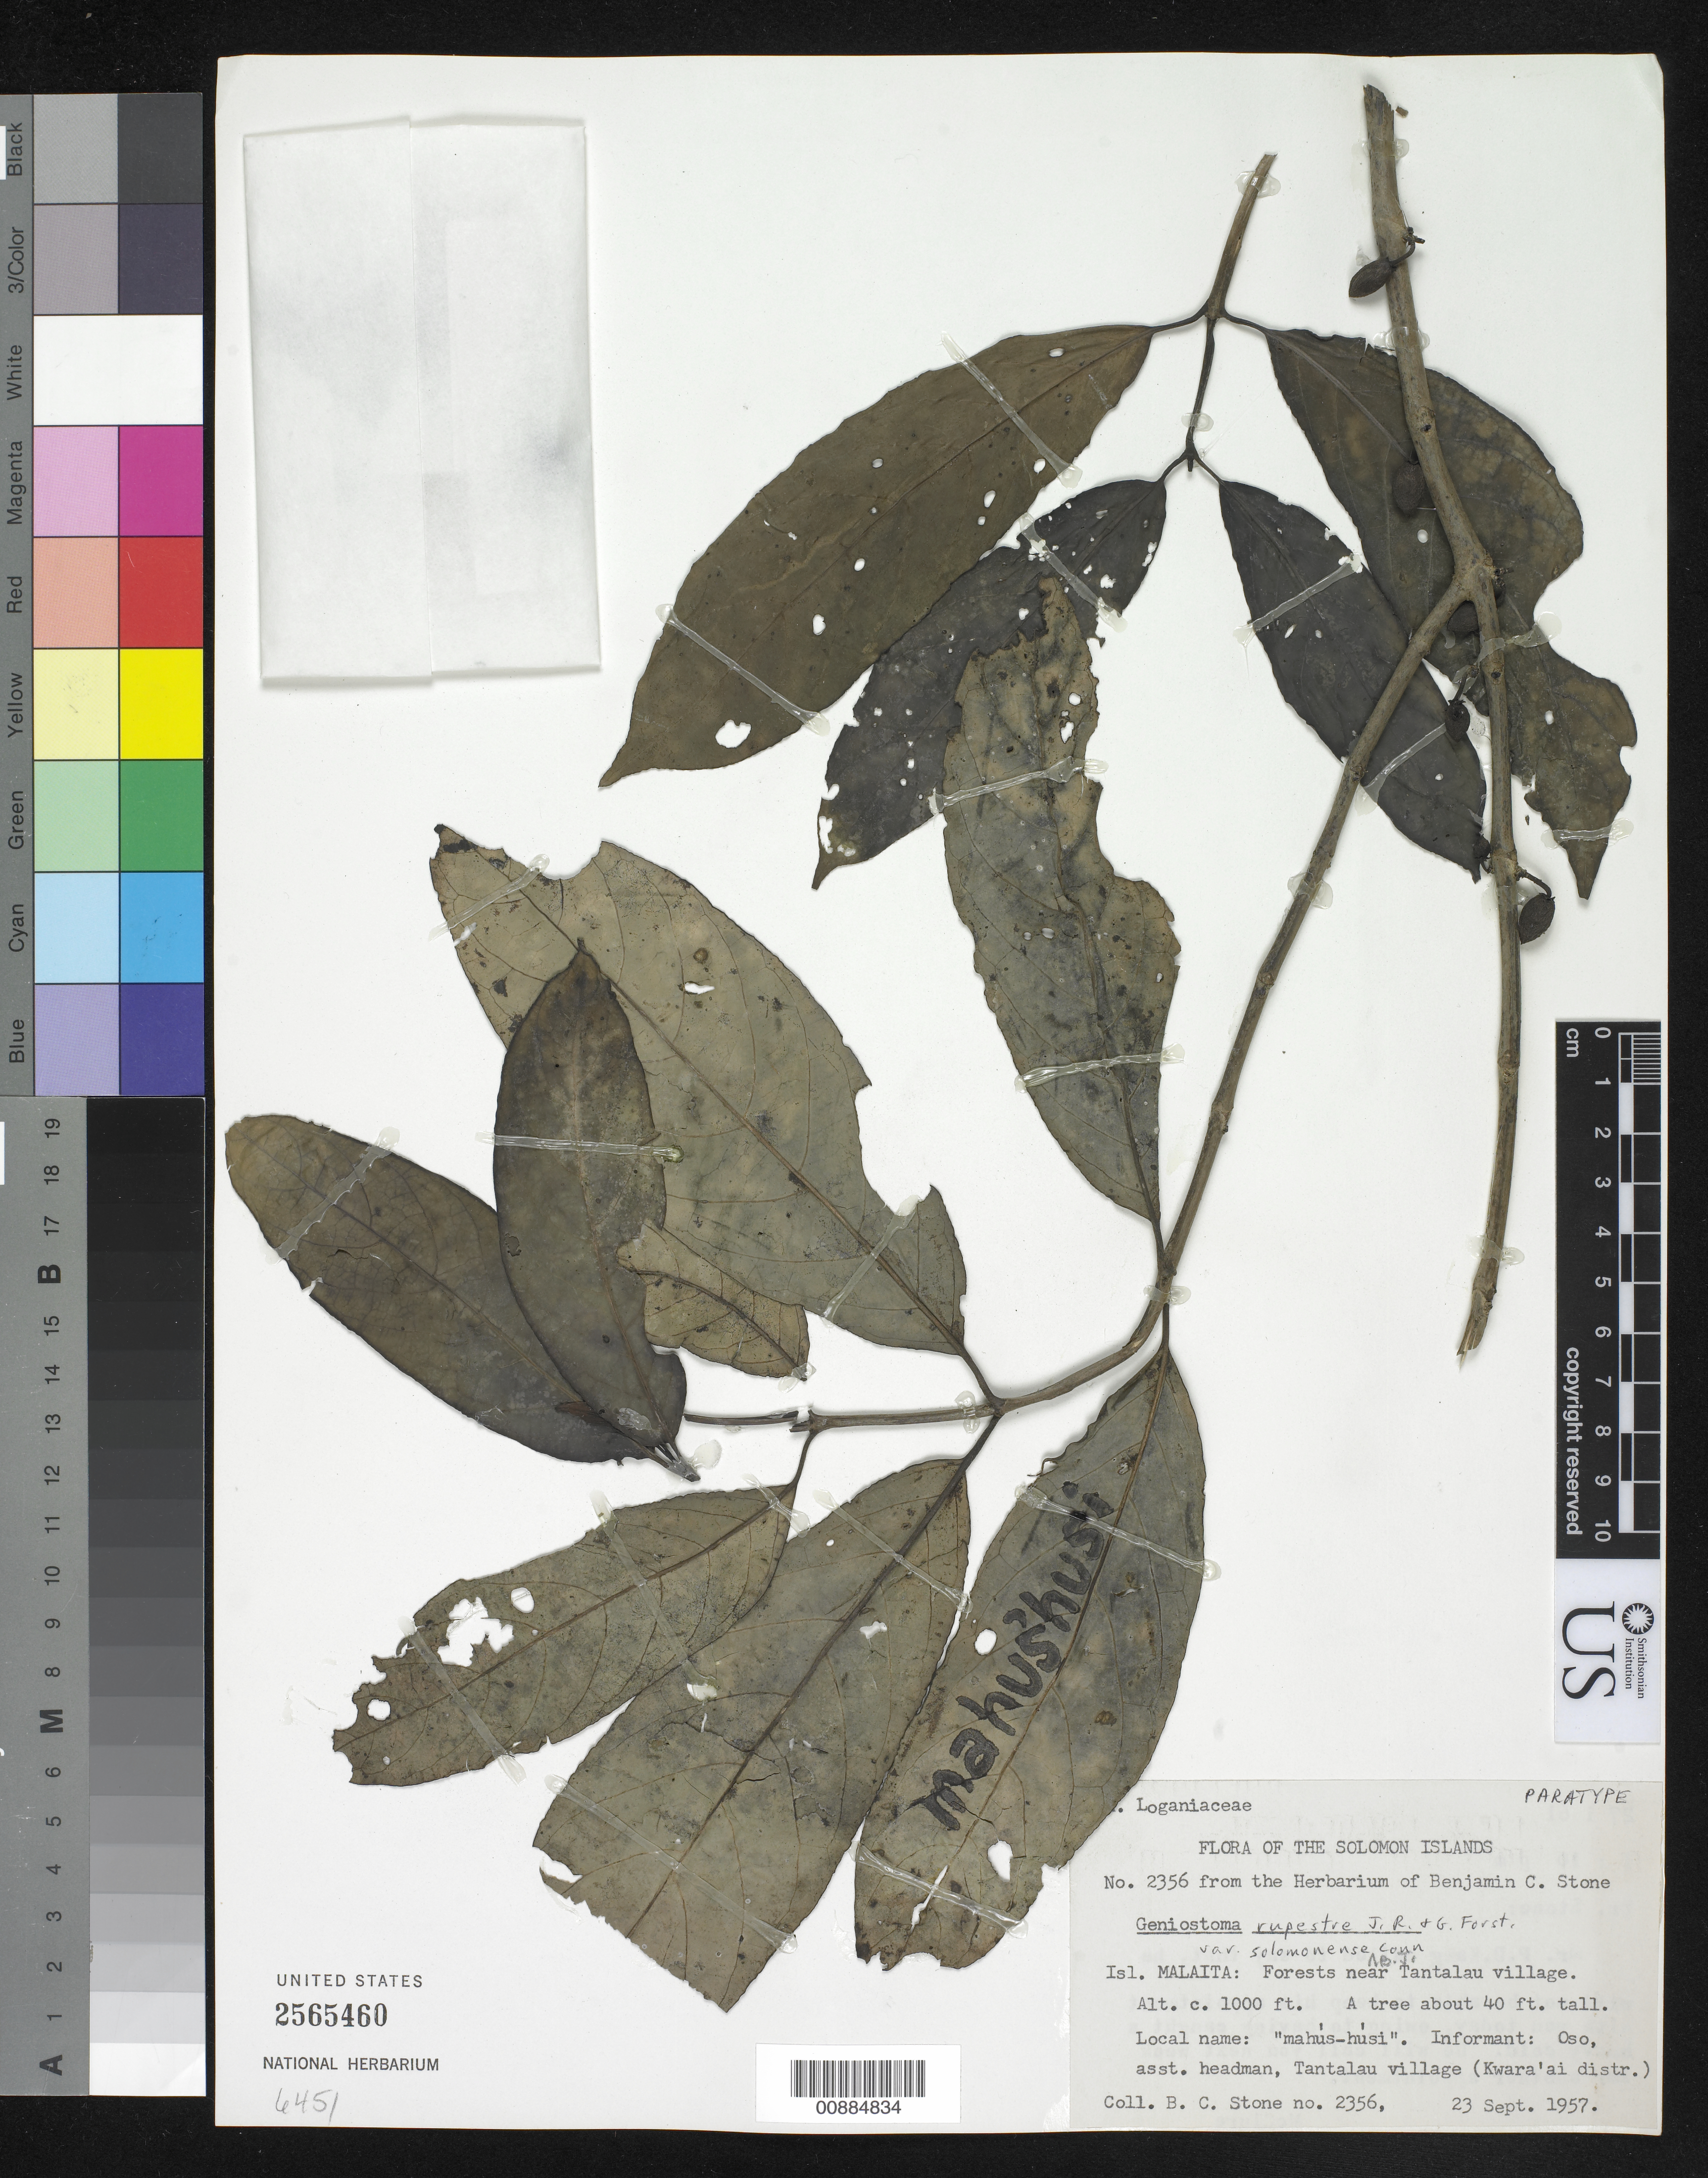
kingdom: Plantae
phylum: Tracheophyta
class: Magnoliopsida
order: Gentianales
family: Loganiaceae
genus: Geniostoma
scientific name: Geniostoma rupestre var. solomonense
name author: J.R. Forst. & G. Forst.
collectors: B. C. Stone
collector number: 2356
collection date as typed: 23 Sep 1957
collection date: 1957-09-23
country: Solomon Islands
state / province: Malaita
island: Malaita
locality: Forests near Tantalau village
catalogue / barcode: US 2565460